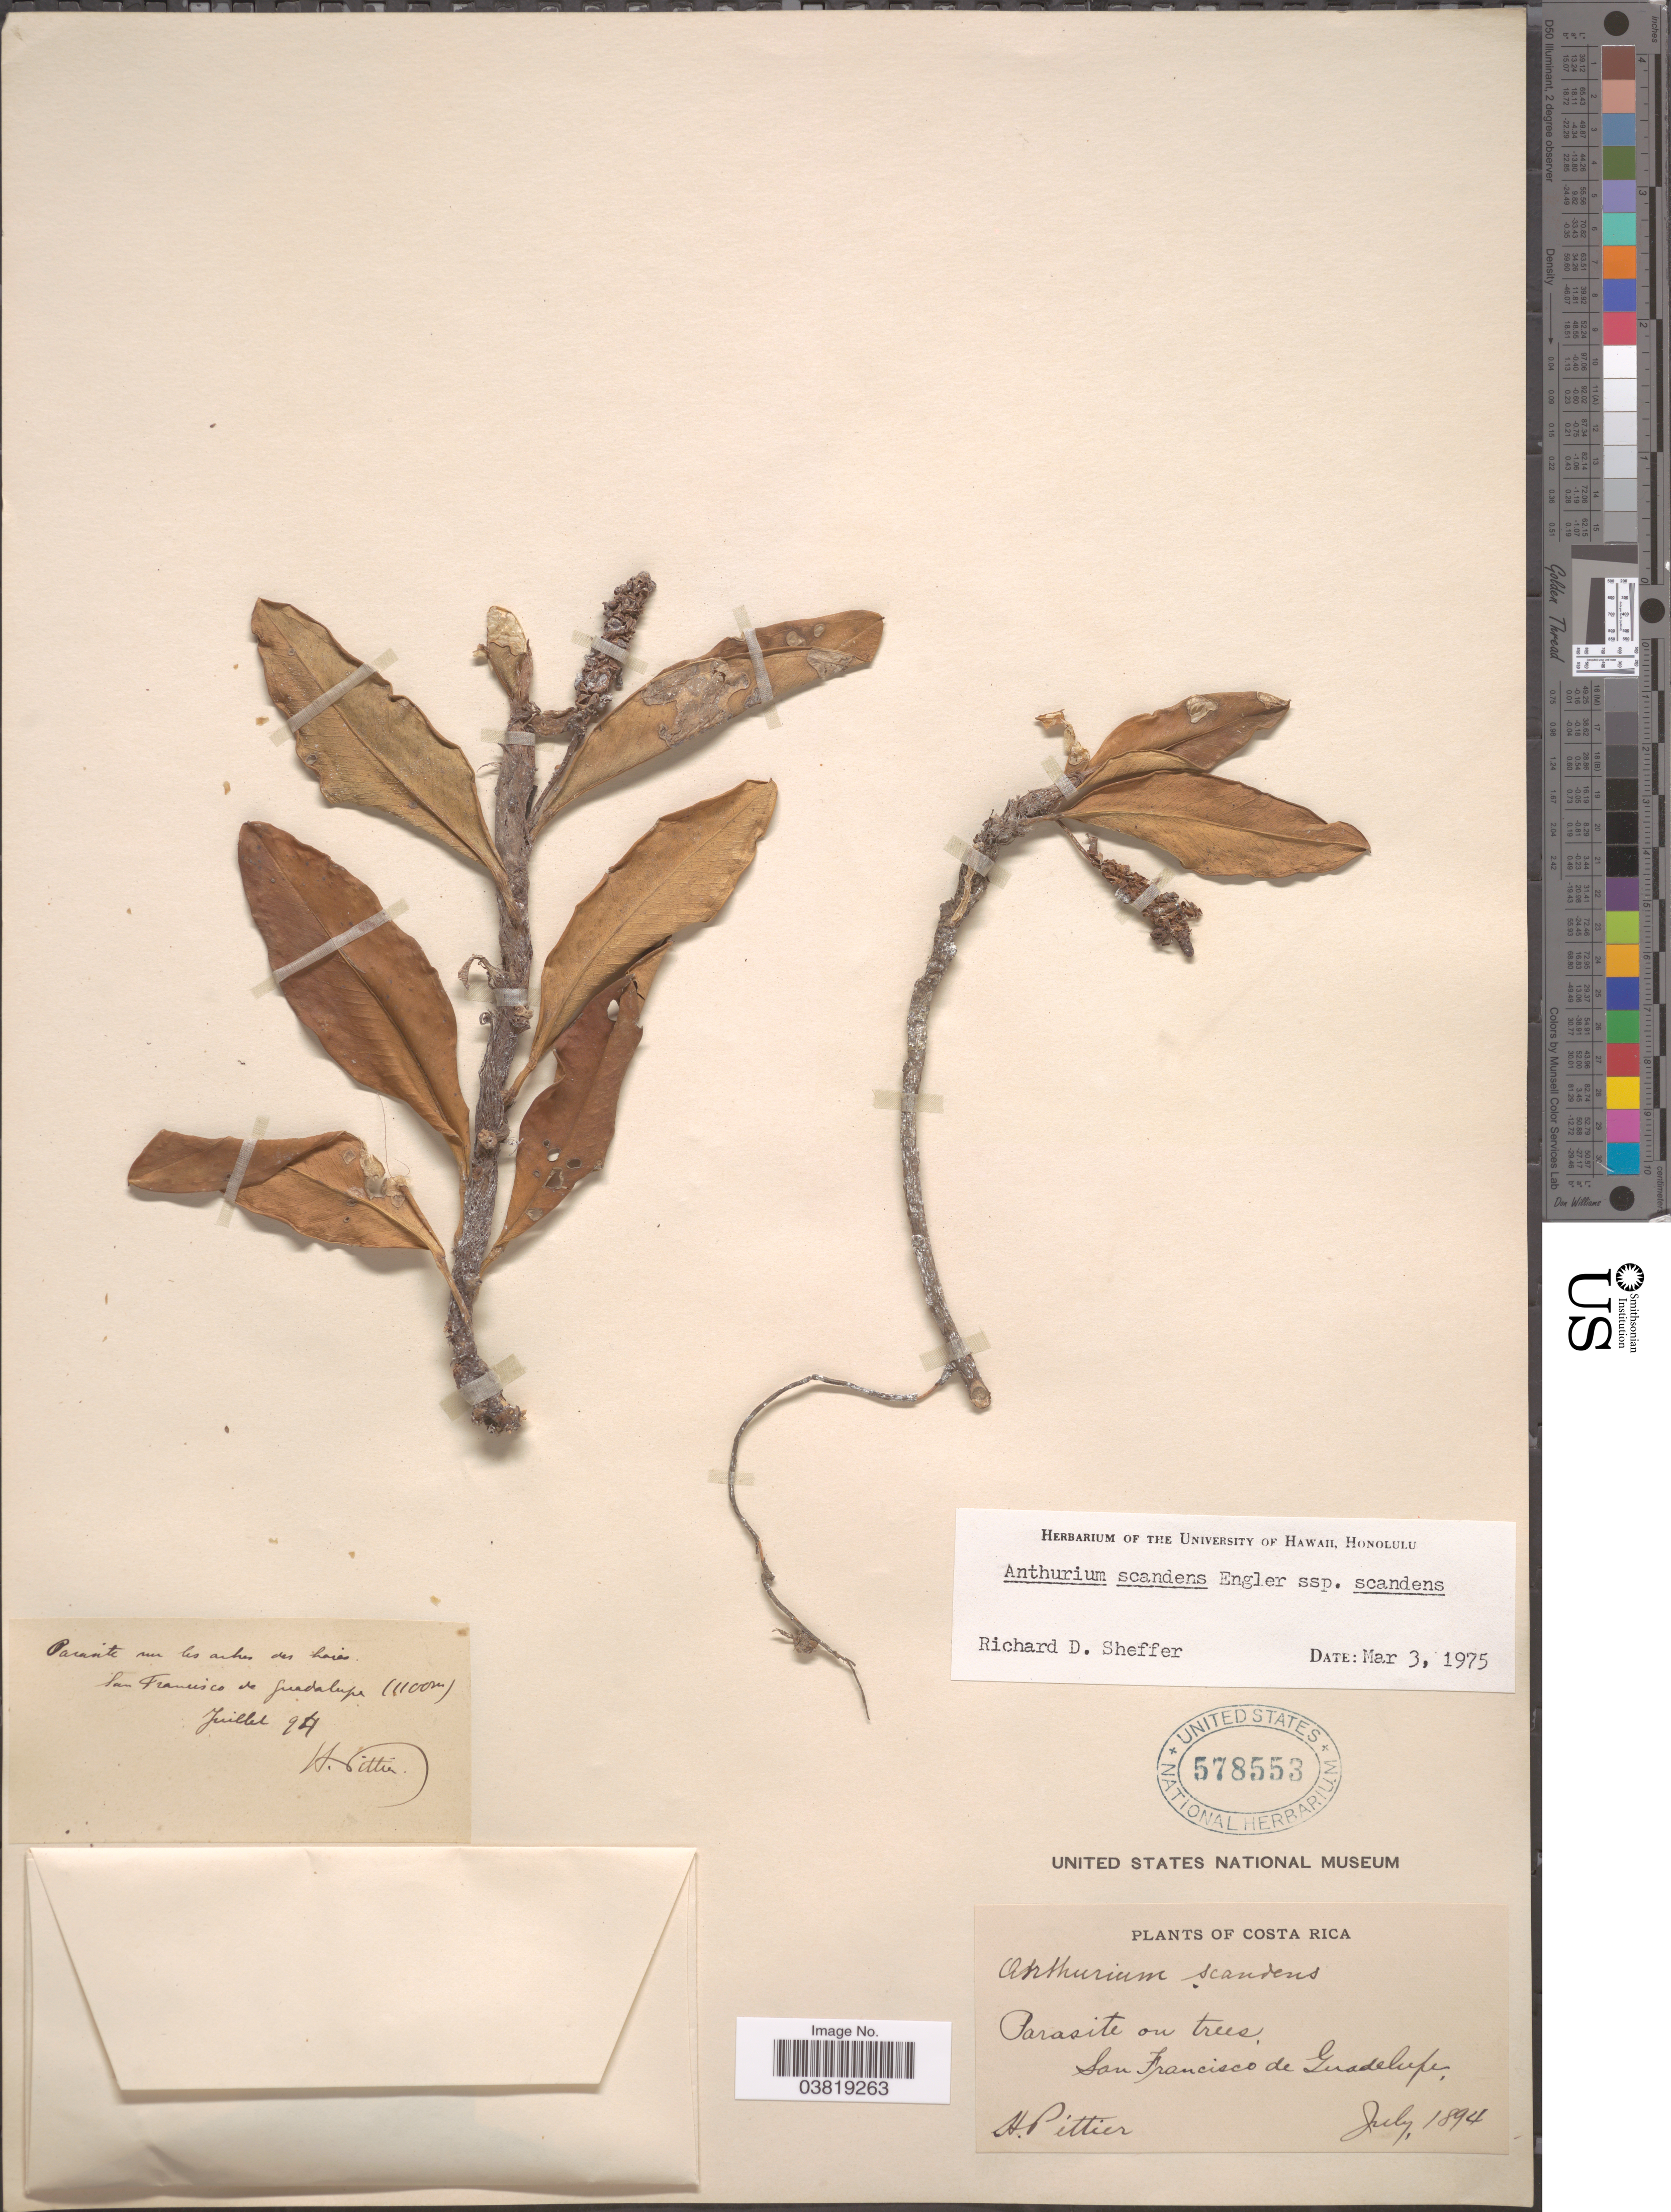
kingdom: Plantae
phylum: Tracheophyta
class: Liliopsida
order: Alismatales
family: Araceae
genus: Anthurium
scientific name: Anthurium scandens var. scandens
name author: (Aubl.) Engl.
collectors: H. F. Pittier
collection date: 1894-07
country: Costa Rica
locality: San Francisco de Guadalupe.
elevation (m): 1100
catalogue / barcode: US 578553